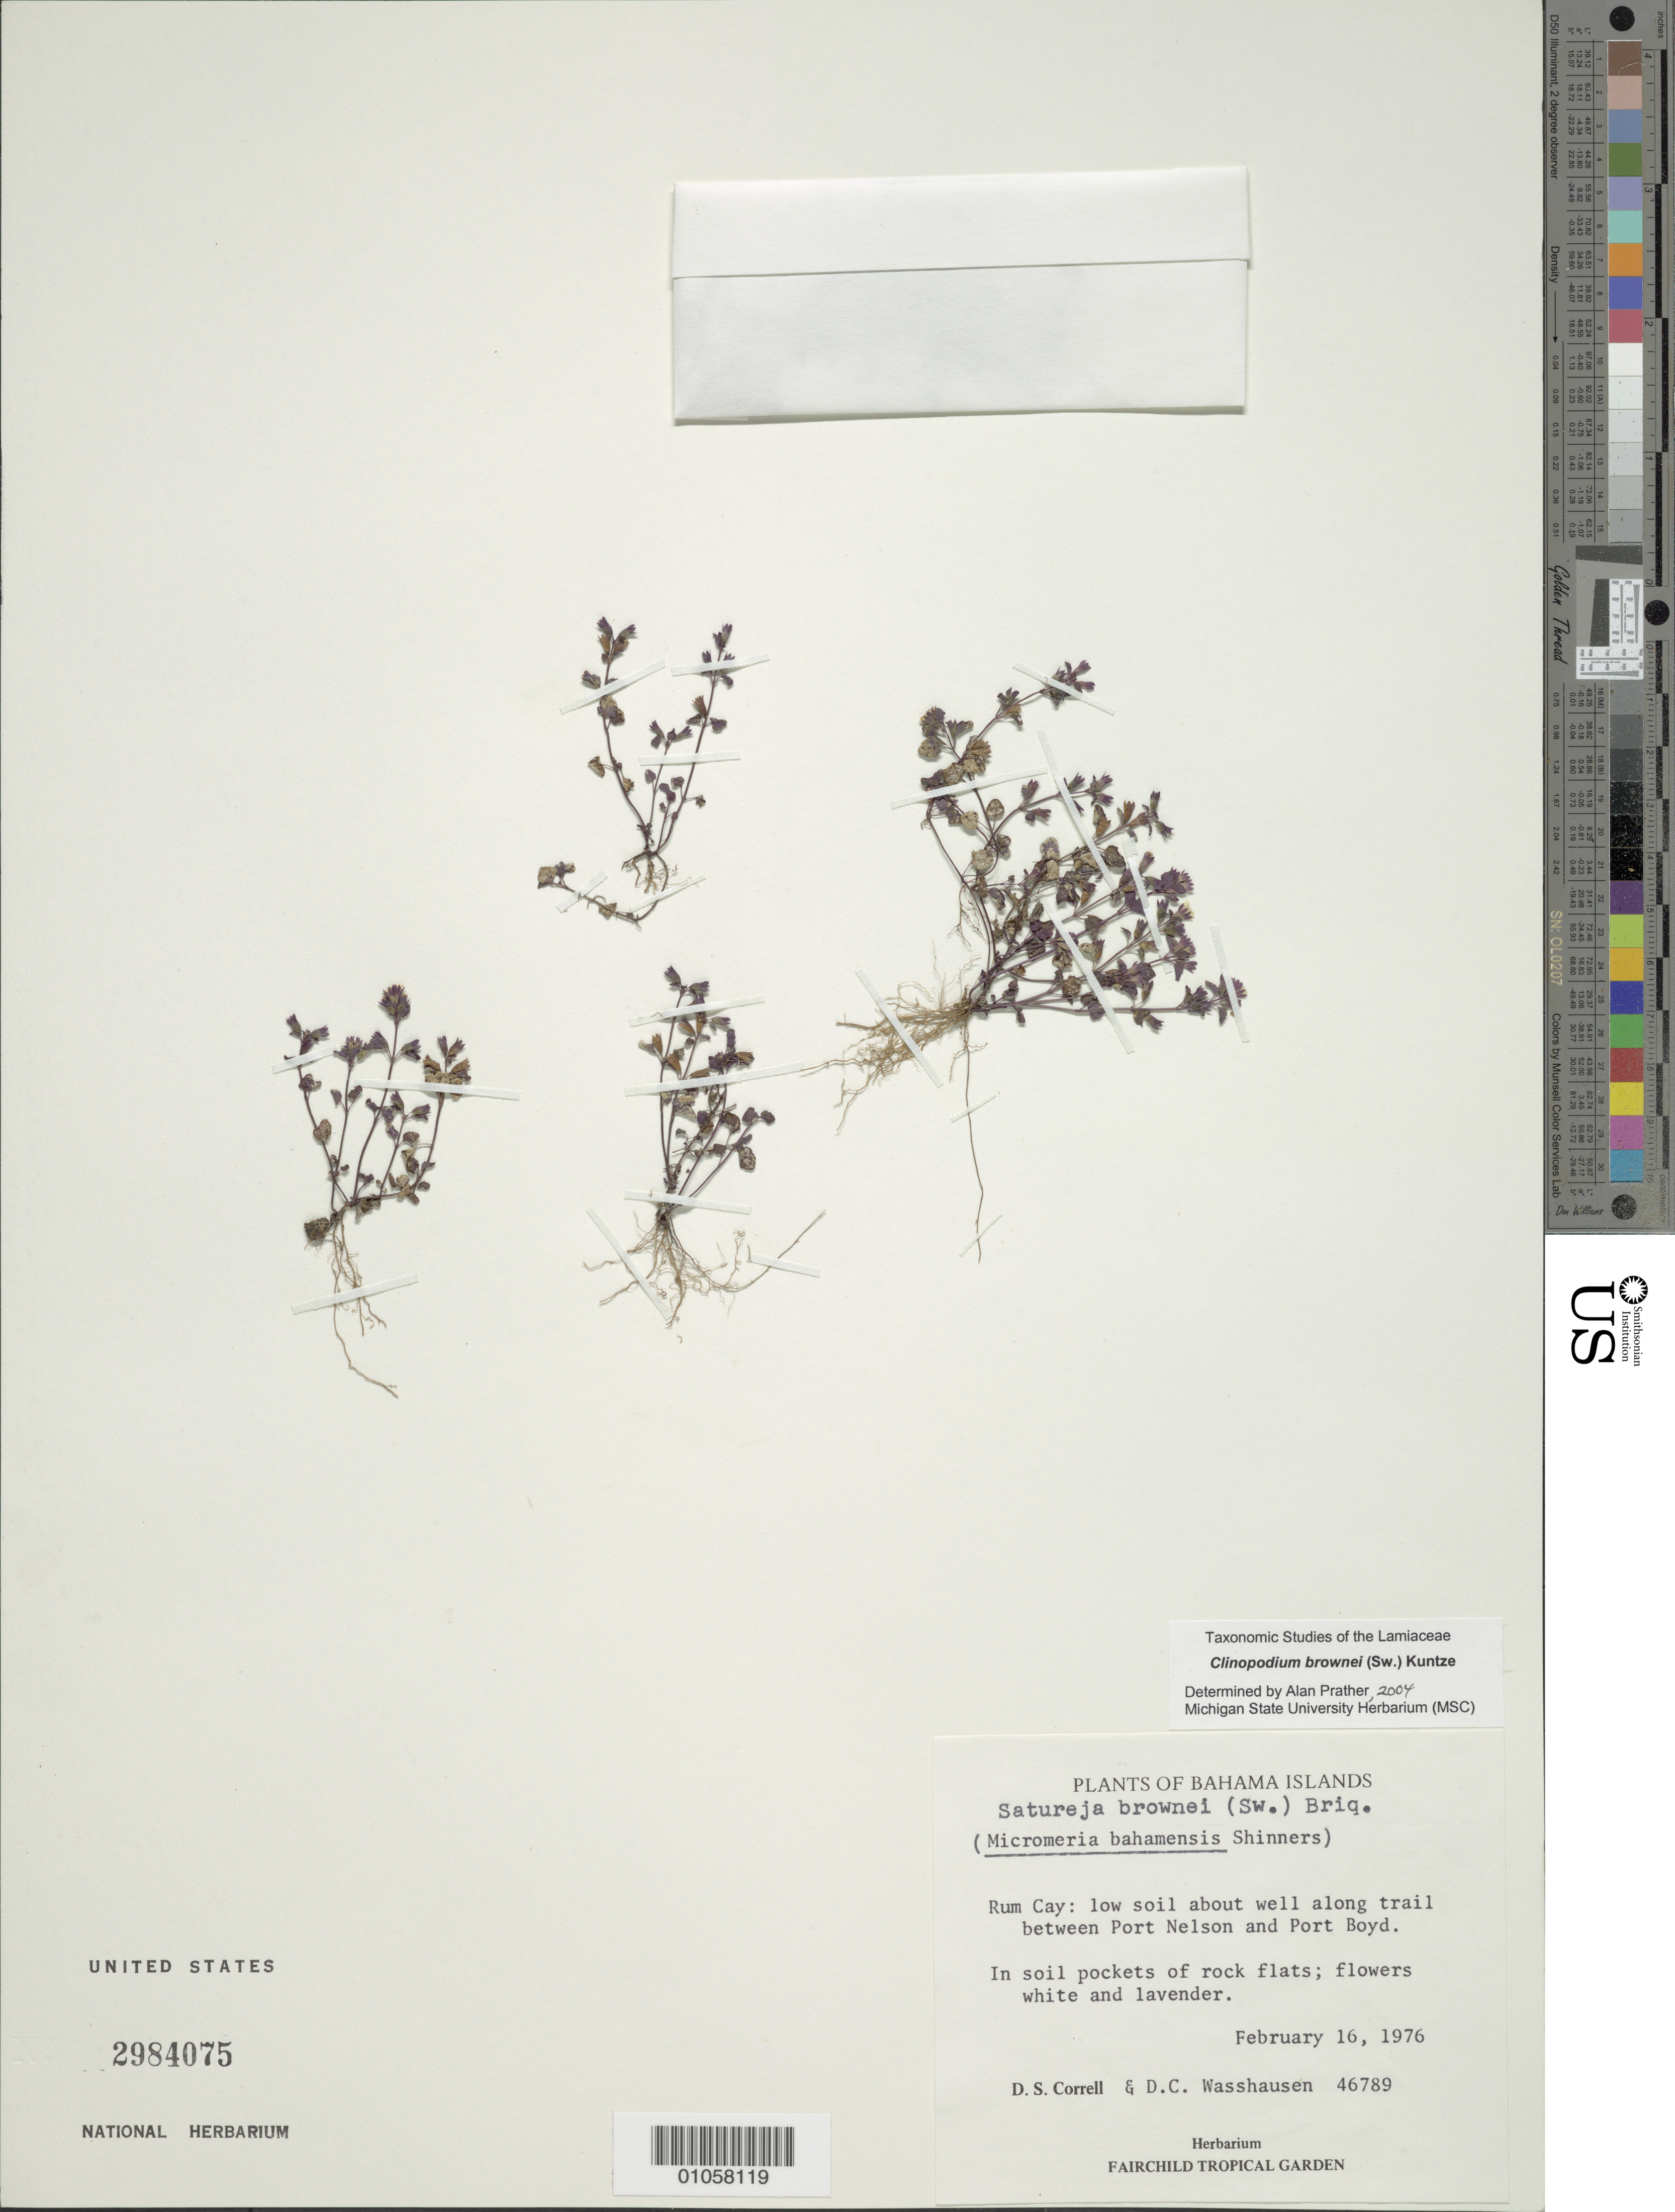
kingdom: Plantae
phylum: Tracheophyta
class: Magnoliopsida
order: Lamiales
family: Lamiaceae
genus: Clinopodium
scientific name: Clinopodium brownei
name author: (Sw.) Kuntze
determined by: Prather, L. A.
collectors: D. S. Correll & D. C. Wasshausen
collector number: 46789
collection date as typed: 16 Feb 1976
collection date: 1976-02-16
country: Bahamas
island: Rum Cay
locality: Trail between Port Nelson and Port Boyd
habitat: In soil pockets of rock flats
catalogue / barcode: US 2984075